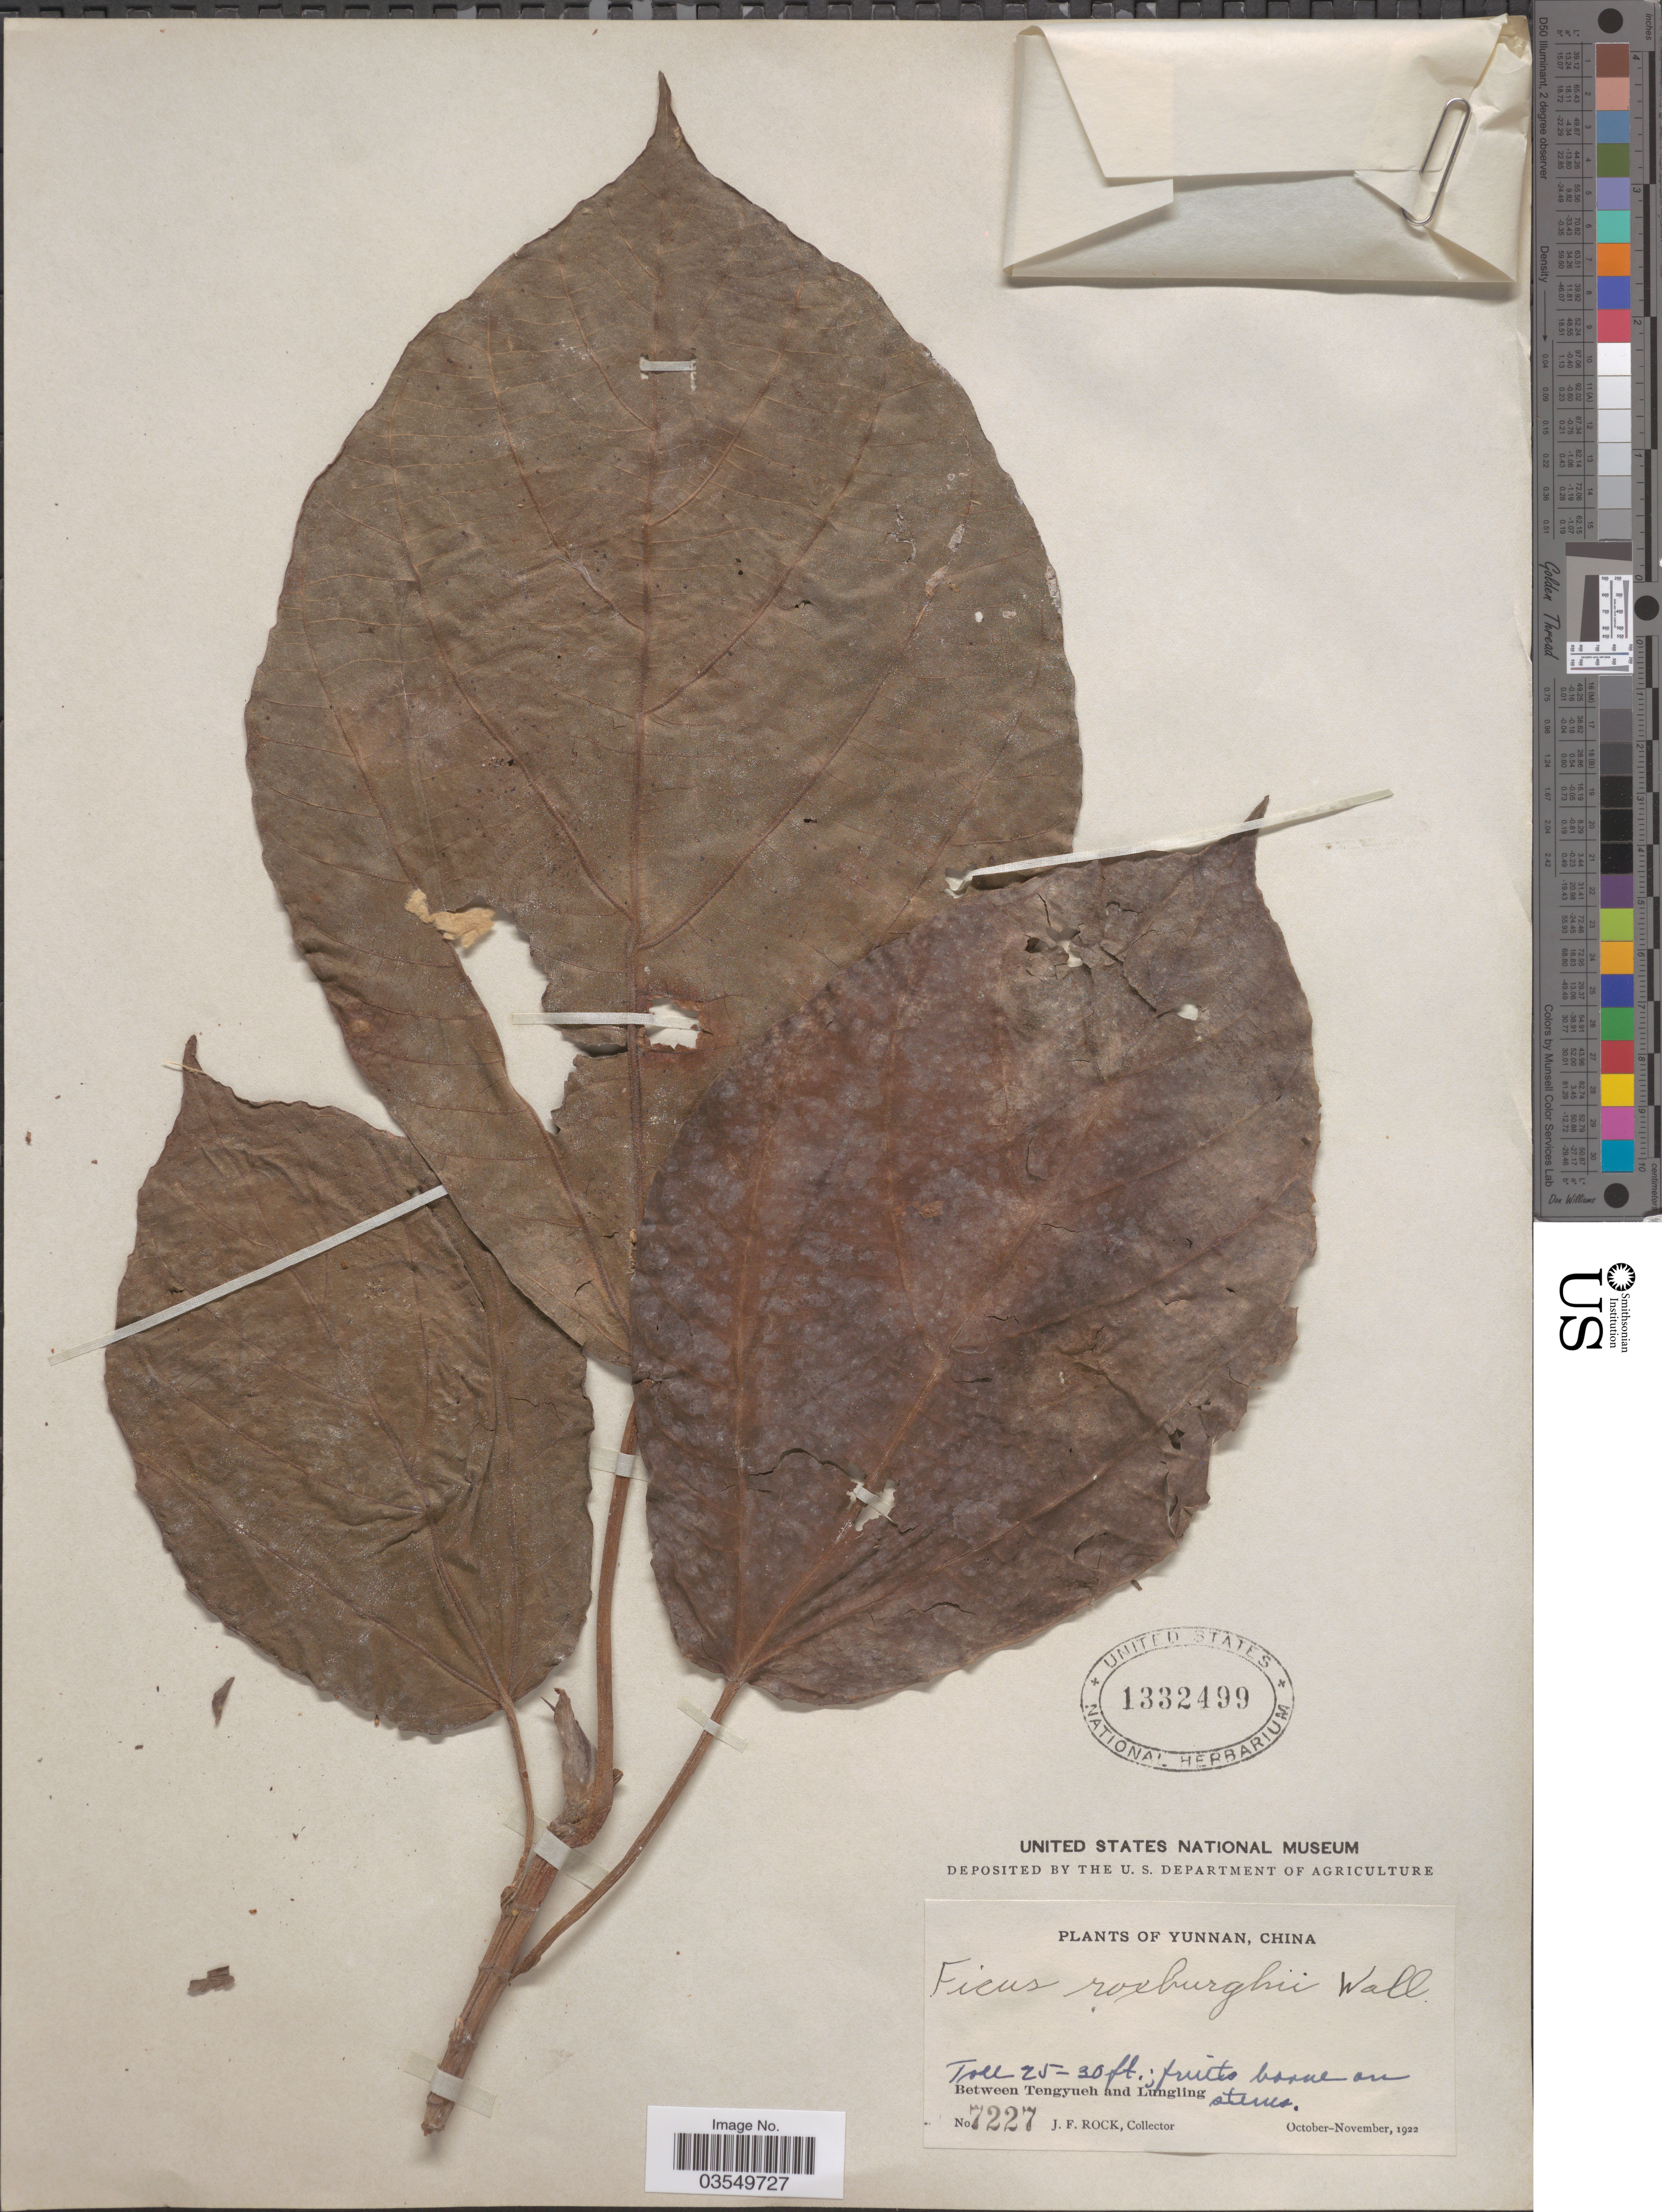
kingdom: Plantae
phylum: Tracheophyta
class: Magnoliopsida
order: Rosales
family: Moraceae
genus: Ficus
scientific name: Ficus auriculata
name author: Lour.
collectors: J. Rock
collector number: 7227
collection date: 1922-10/1922-11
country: China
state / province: Yunnan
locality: Between Tengyueh and Lungling.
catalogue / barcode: US 1332499